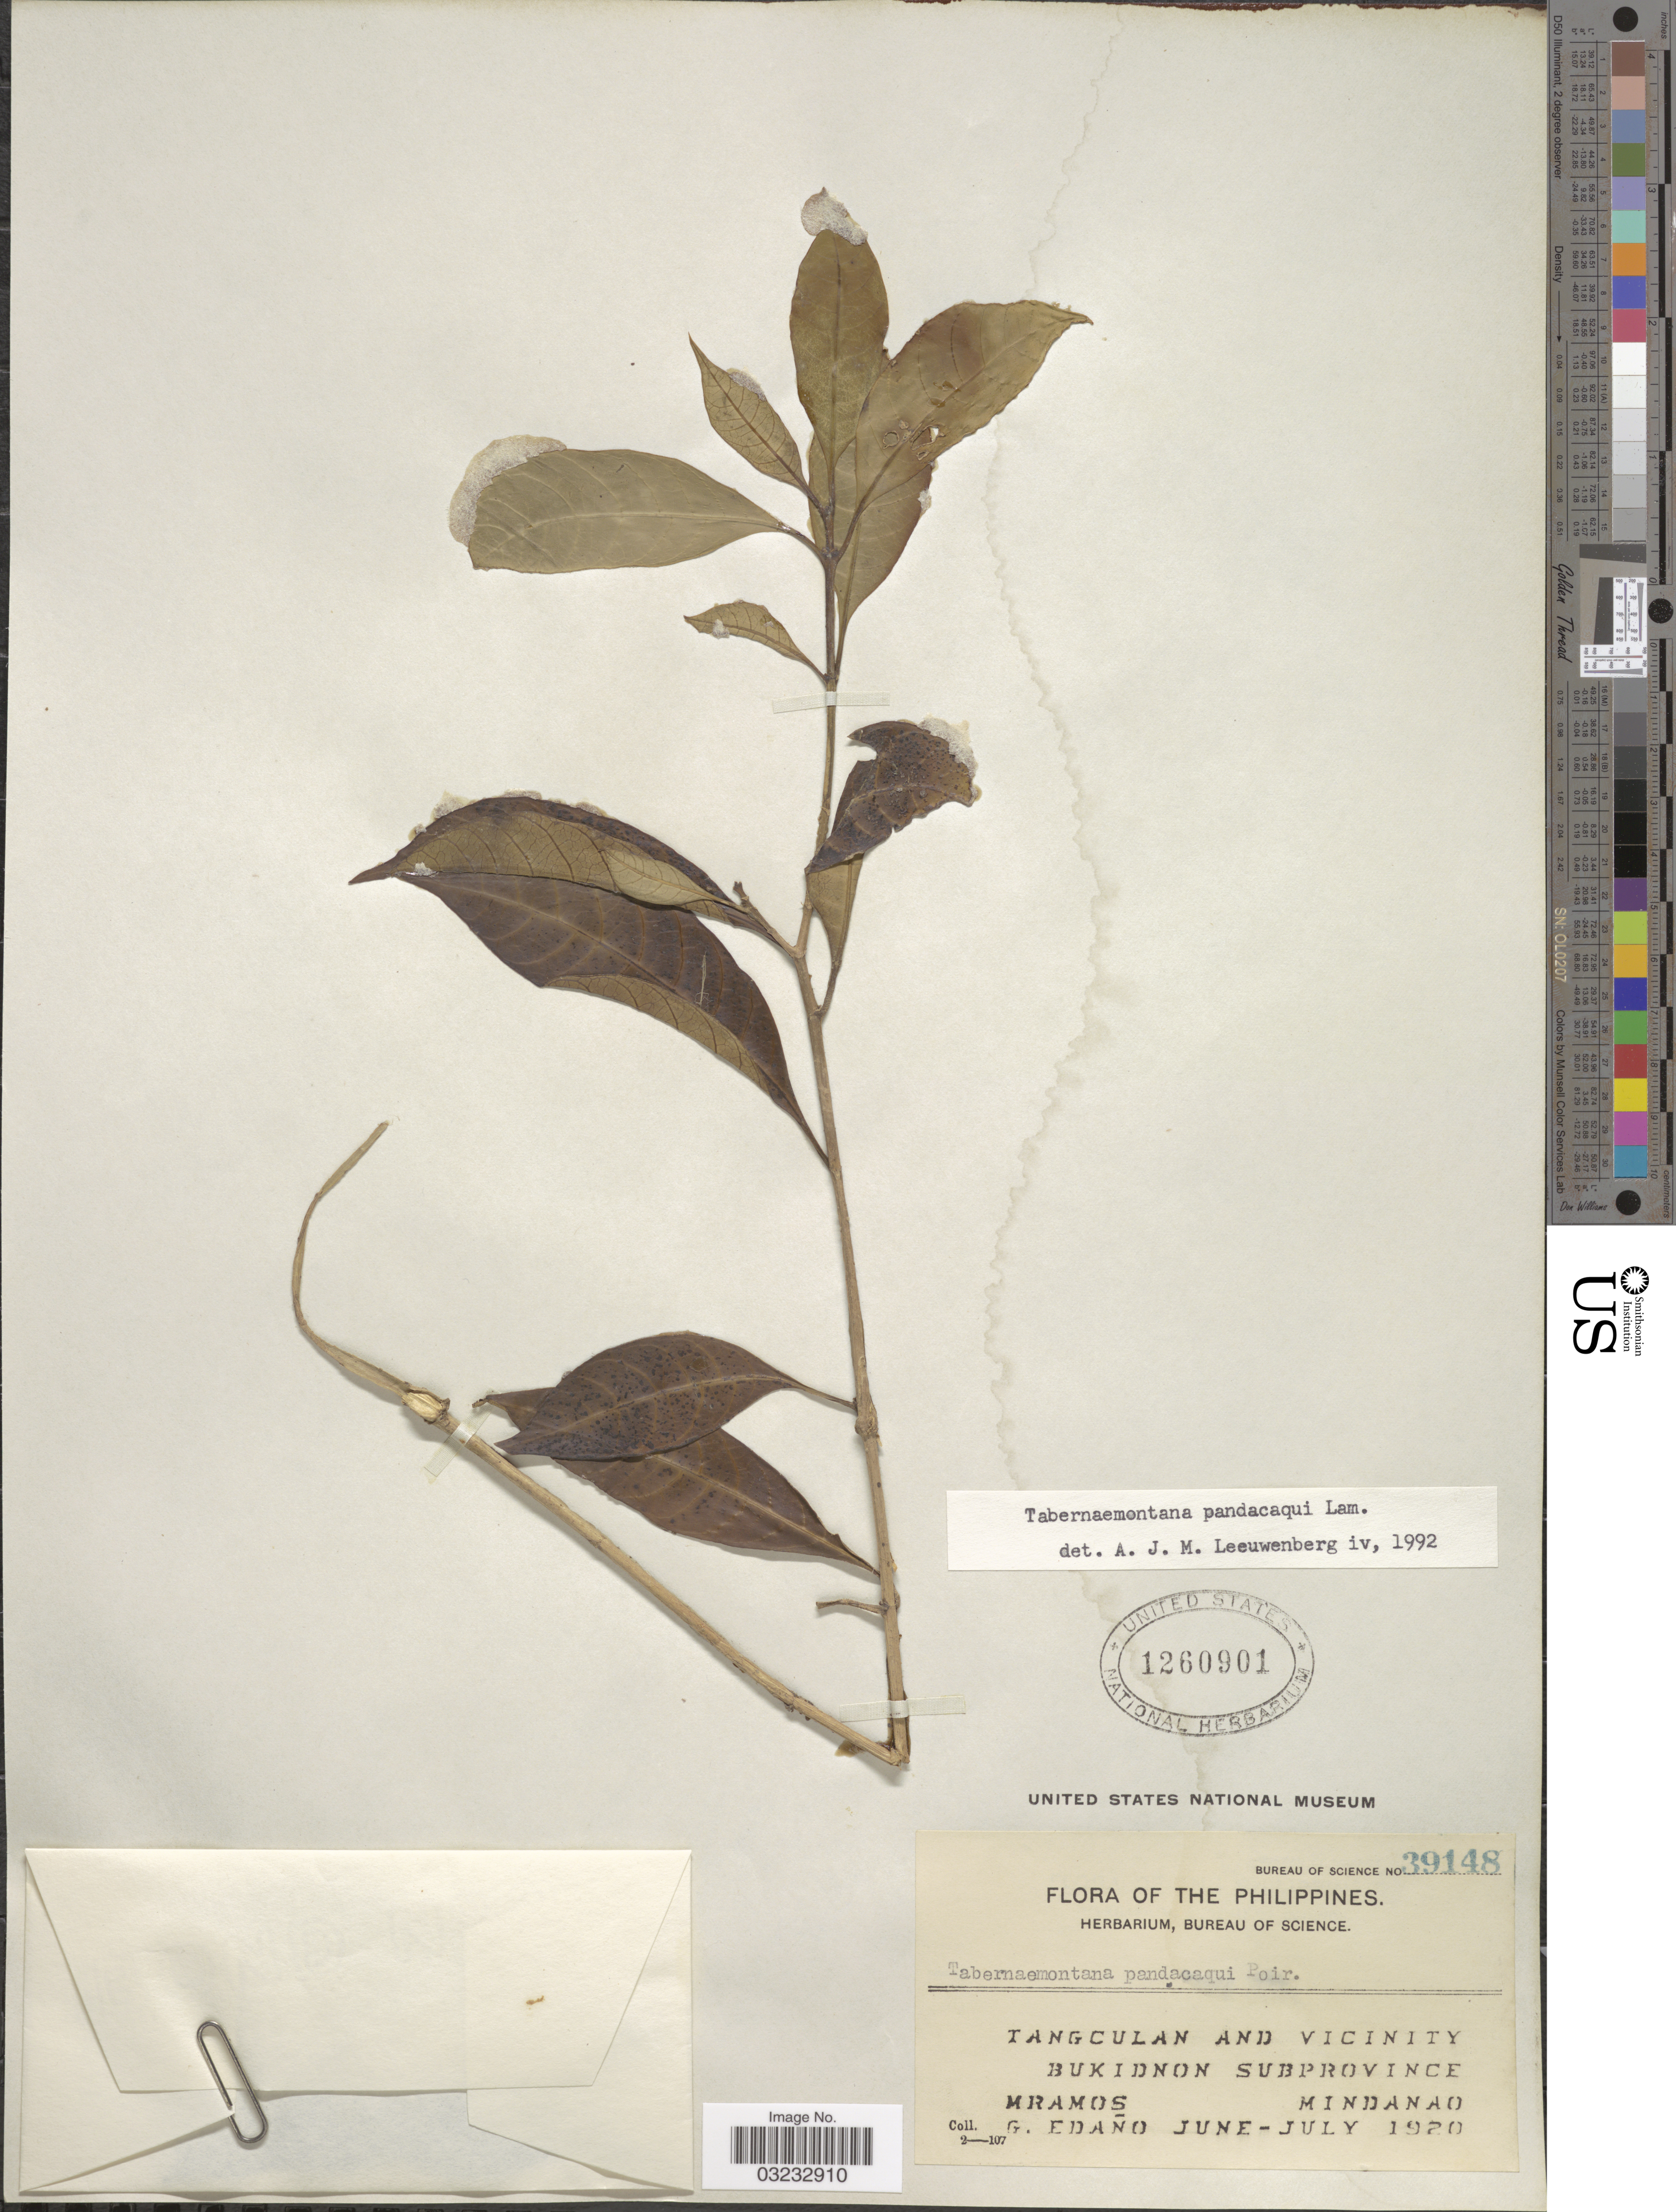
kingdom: Plantae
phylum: Tracheophyta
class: Magnoliopsida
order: Gentianales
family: Apocynaceae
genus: Tabernaemontana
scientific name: Tabernaemontana pandacaqui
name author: Poir.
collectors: M. Ramos & G. Edaño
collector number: Bureau of Science 39148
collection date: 1920-06/1920-07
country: Philippines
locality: Tangculan and Vicinity, Bukidnon Subprovince, Mindanao.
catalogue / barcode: US 1260901